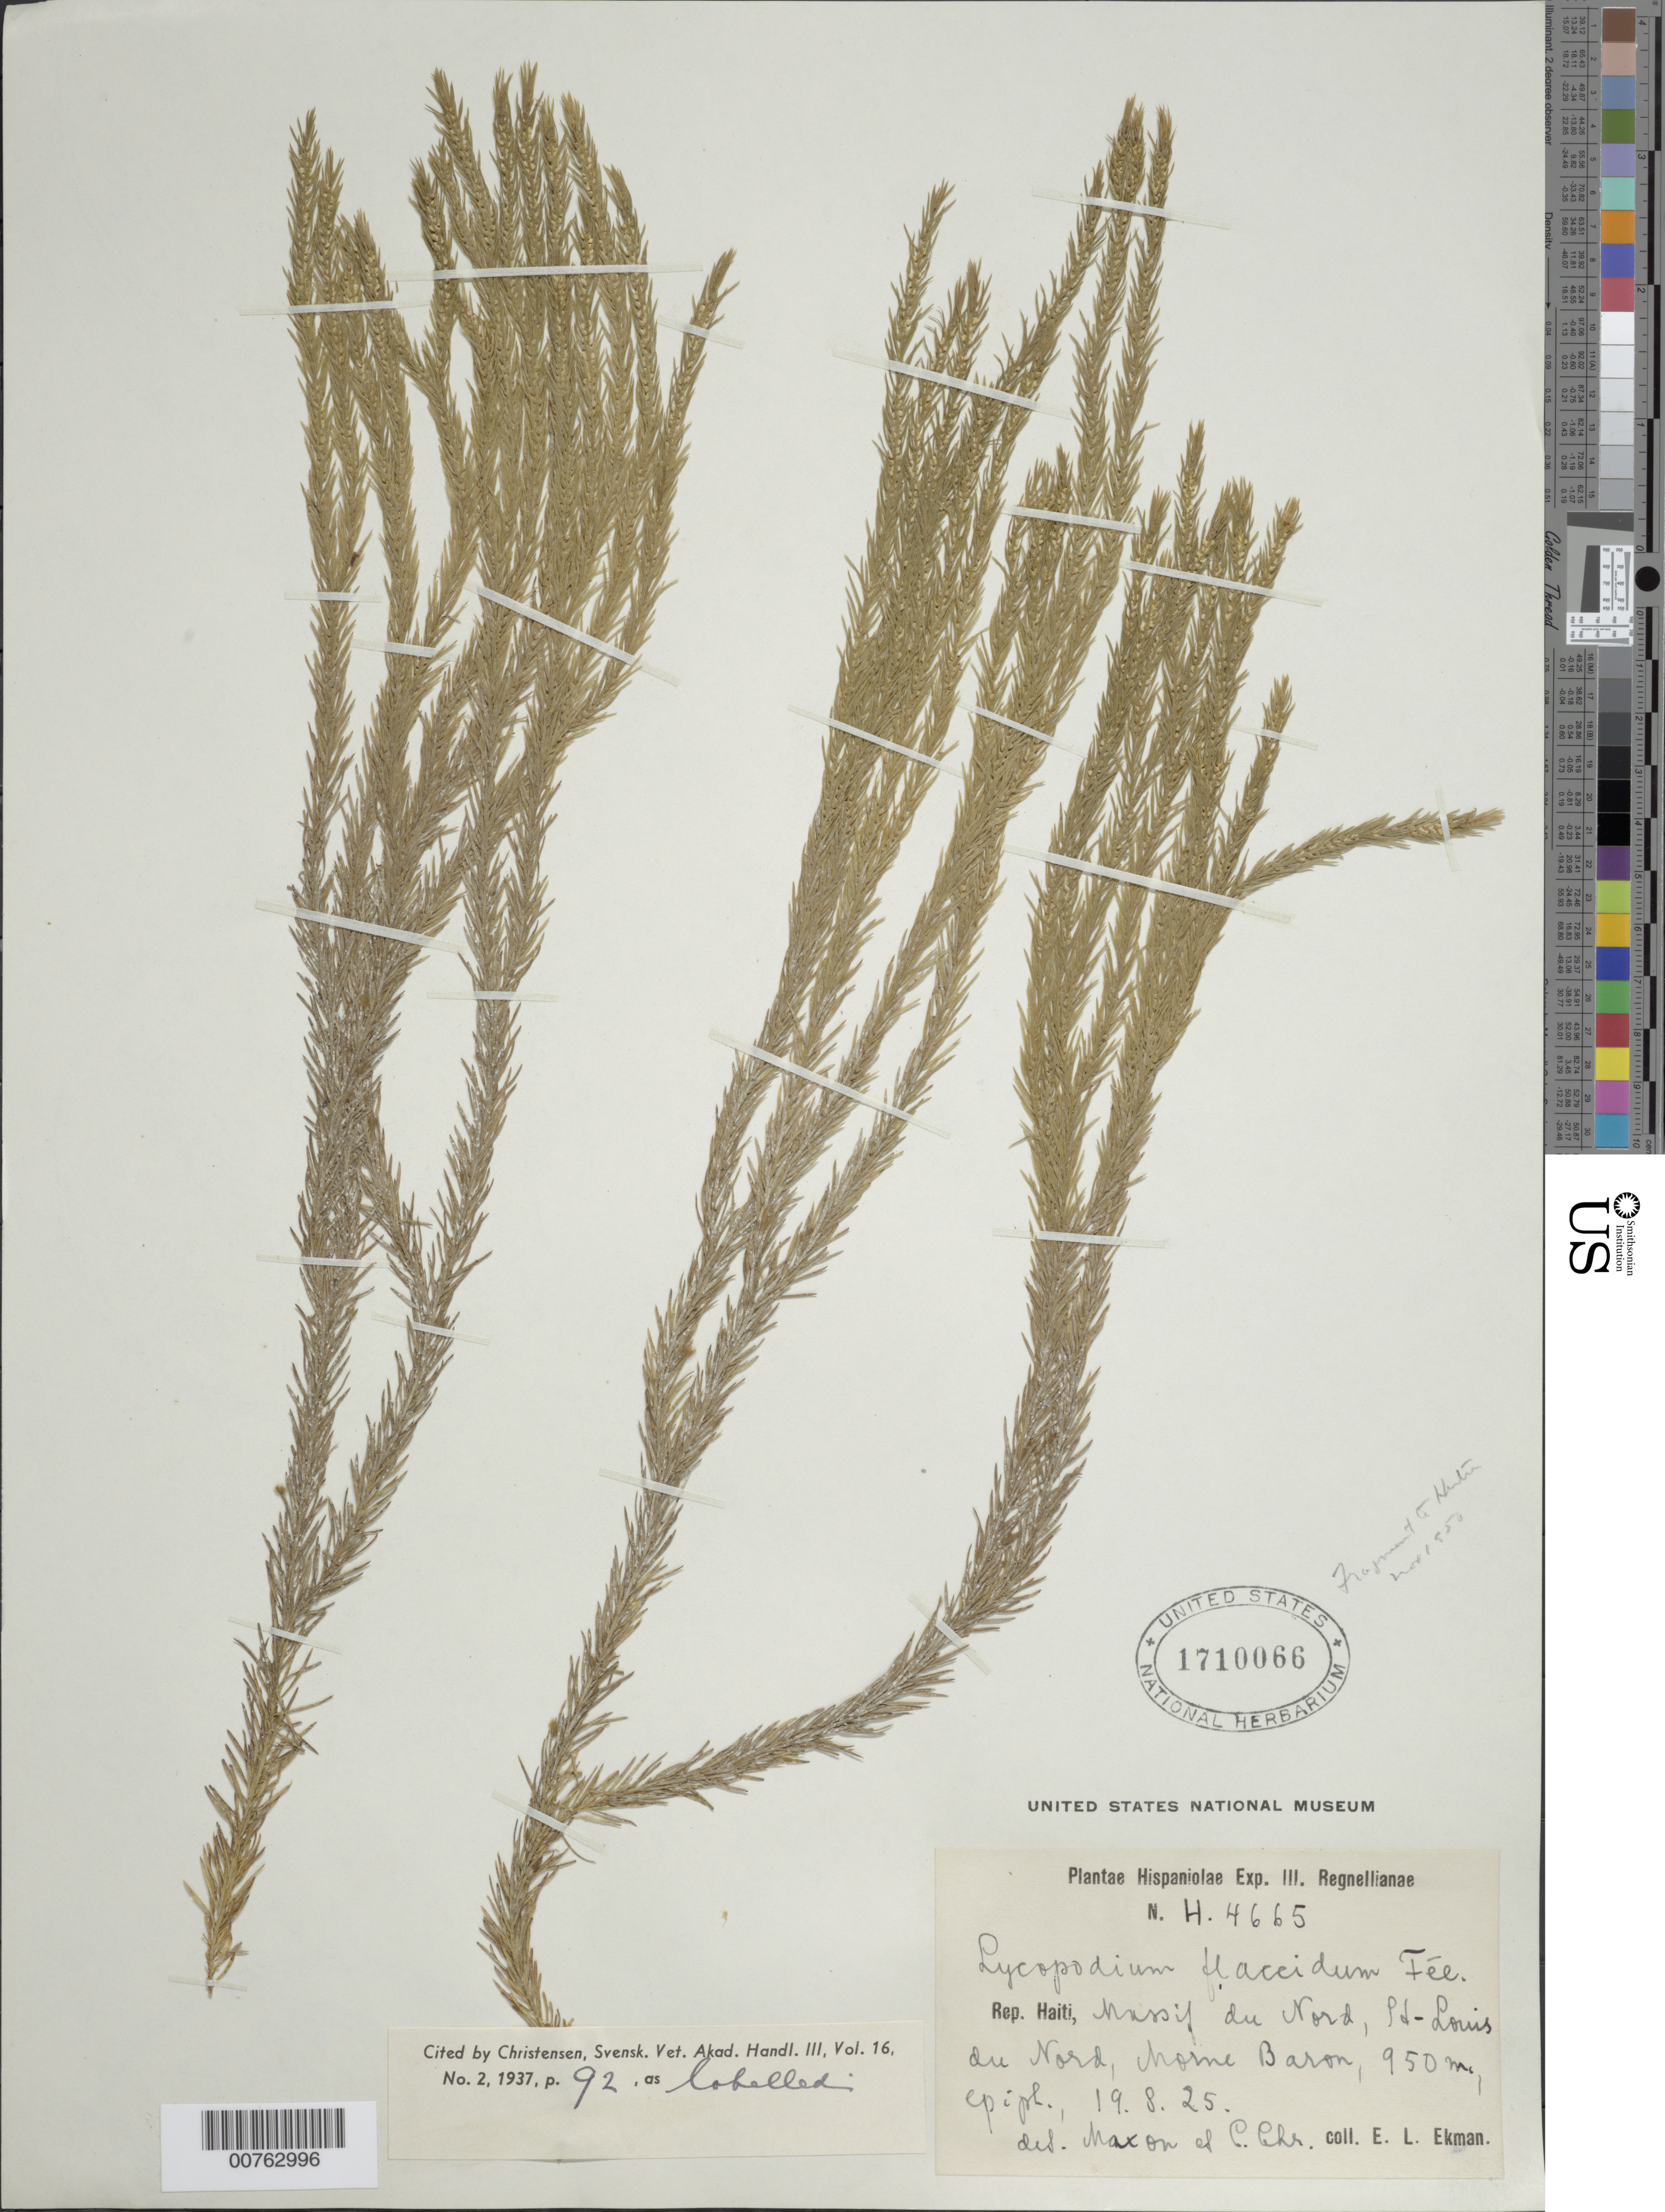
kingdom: Plantae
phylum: Tracheophyta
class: Lycopodiopsida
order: Lycopodiales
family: Lycopodiaceae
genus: Phlegmariurus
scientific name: Phlegmariurus mollicomus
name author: (Spring) B. Øllg.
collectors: E. L. Ekman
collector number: H 4665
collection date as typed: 19 Aug 1925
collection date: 1925-08-19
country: Haiti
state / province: Nord-Óuest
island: Hispaniola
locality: Massif du Nord, St. Louis du Nord, Mome Baron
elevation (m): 950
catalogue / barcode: US 1710066